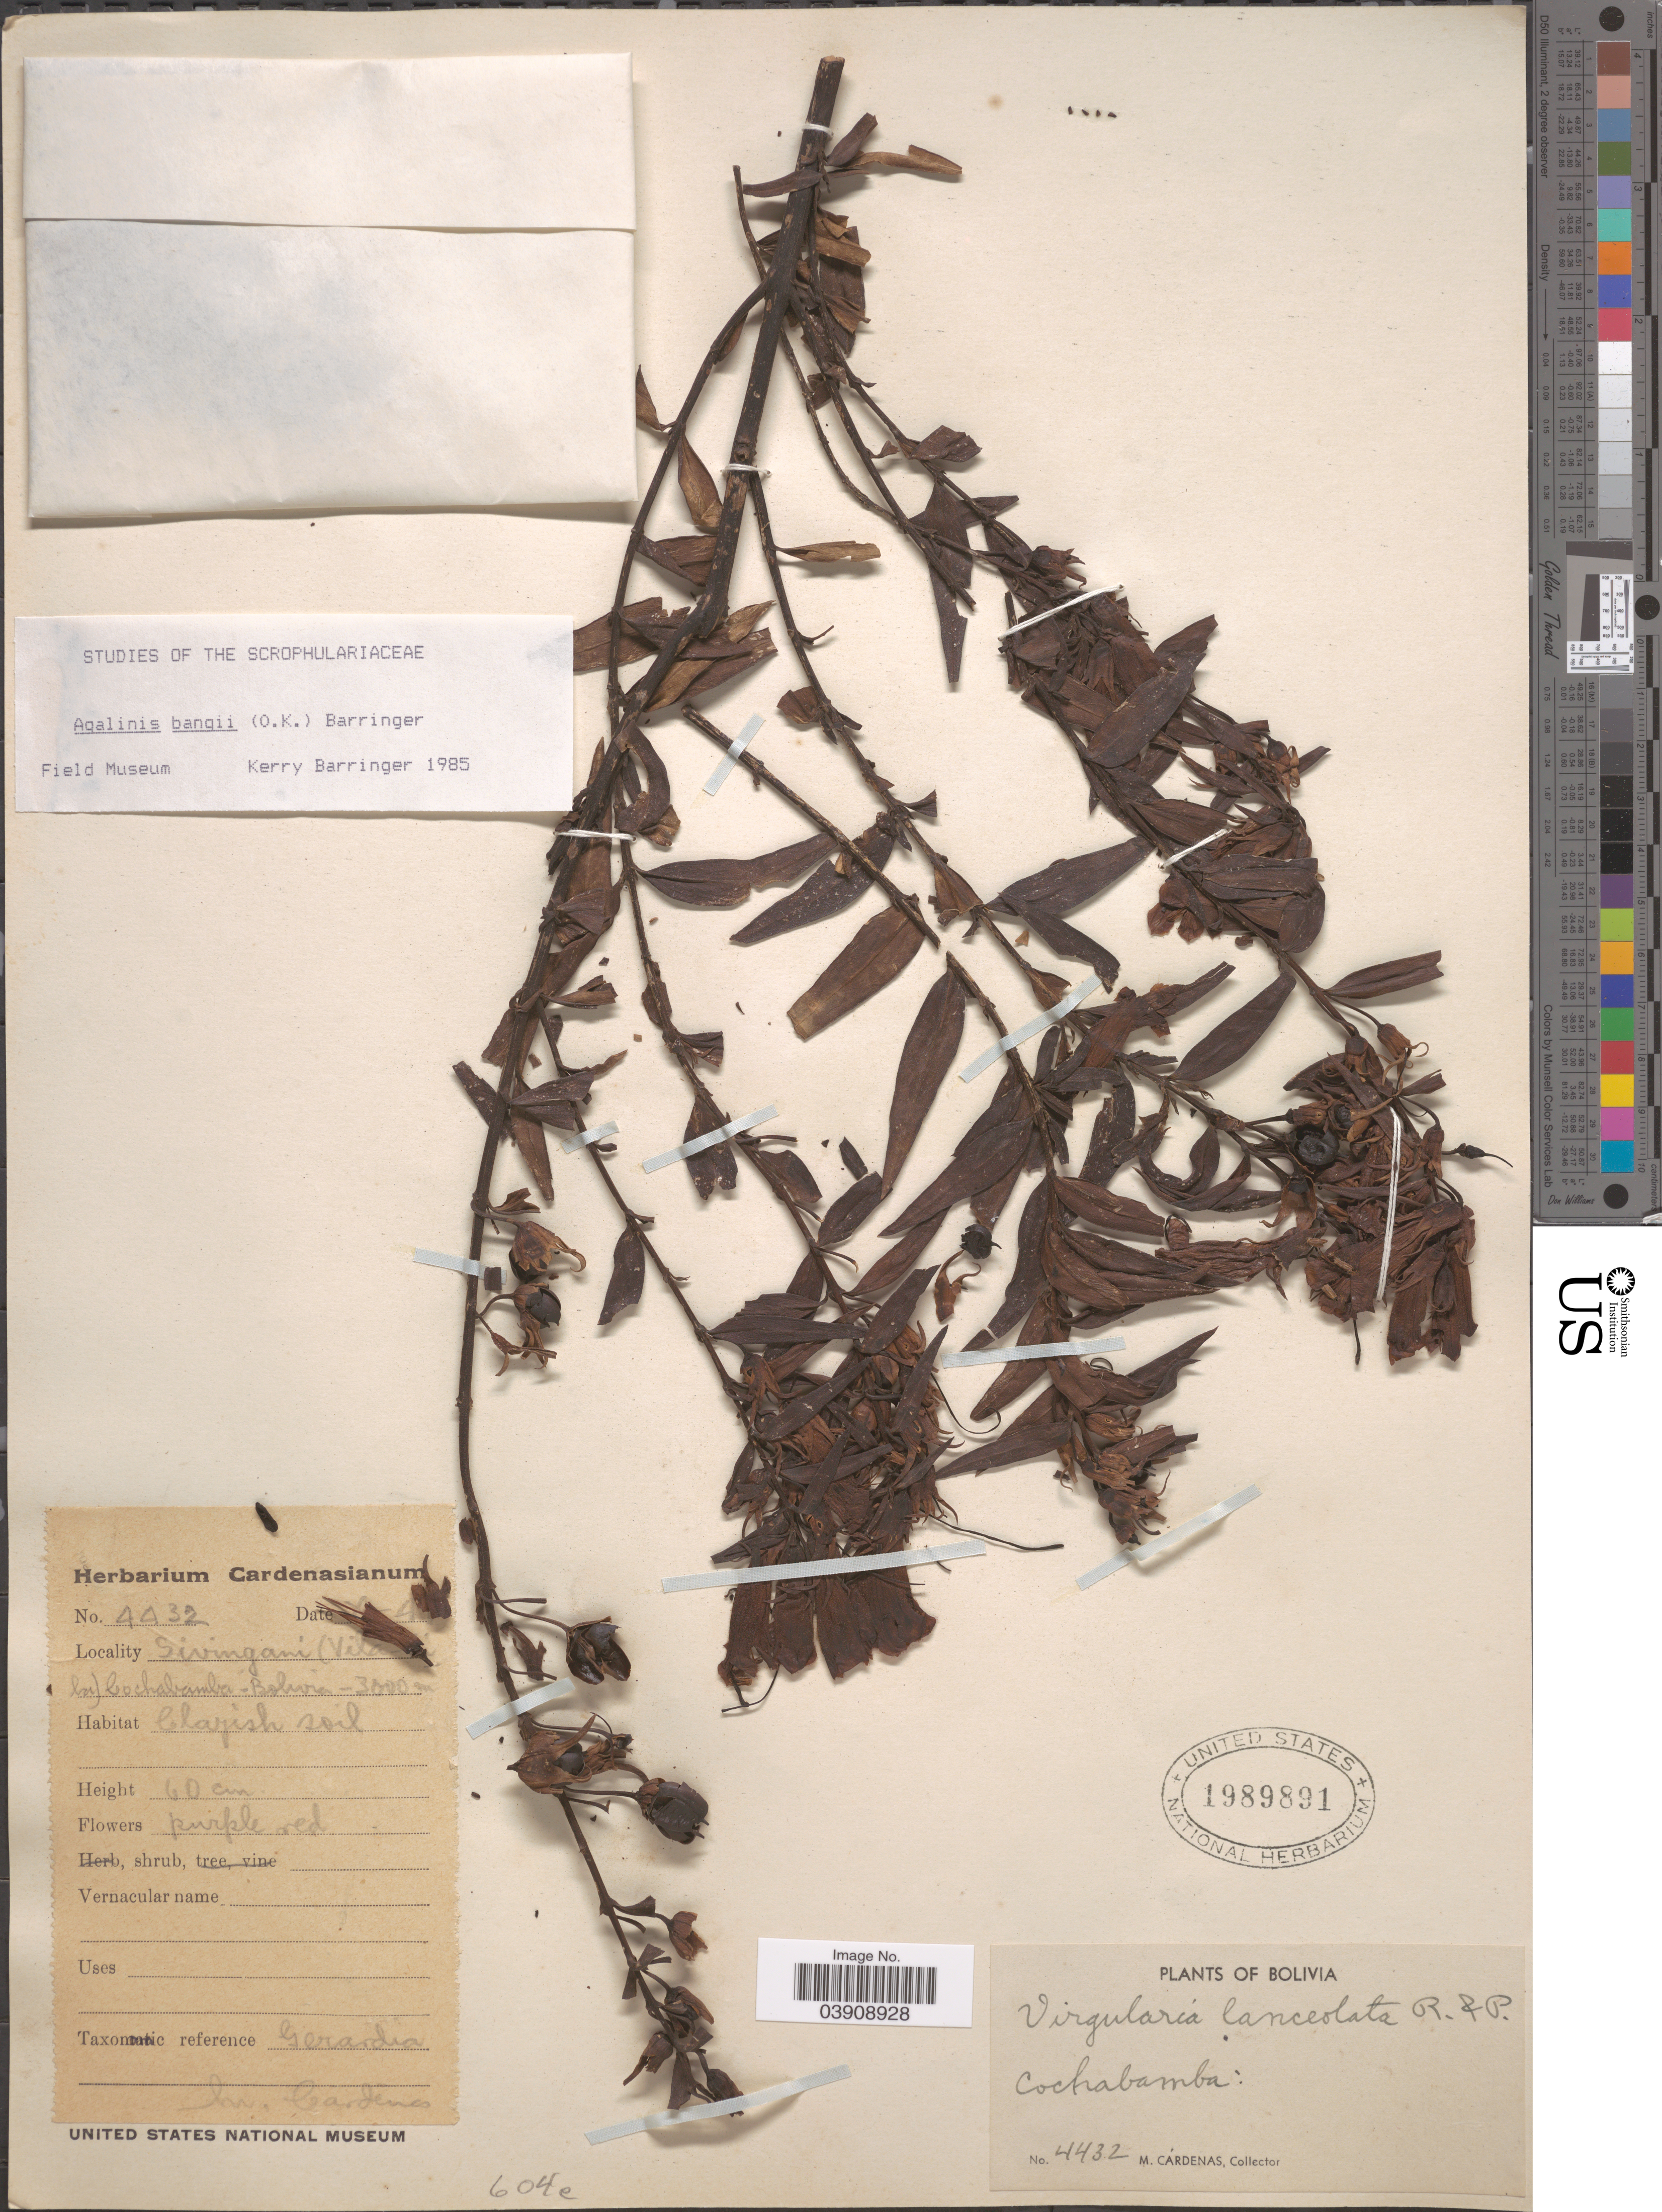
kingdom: Plantae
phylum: Tracheophyta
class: Magnoliopsida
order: Lamiales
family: Orobanchaceae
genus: Agalinis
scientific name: Agalinis bangii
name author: (Kuntze) Barringer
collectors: M. Cárdenas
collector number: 4432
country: Bolivia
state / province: Cochabamba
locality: Sivingani (Vilaja).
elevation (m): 3000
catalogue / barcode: US 1989891